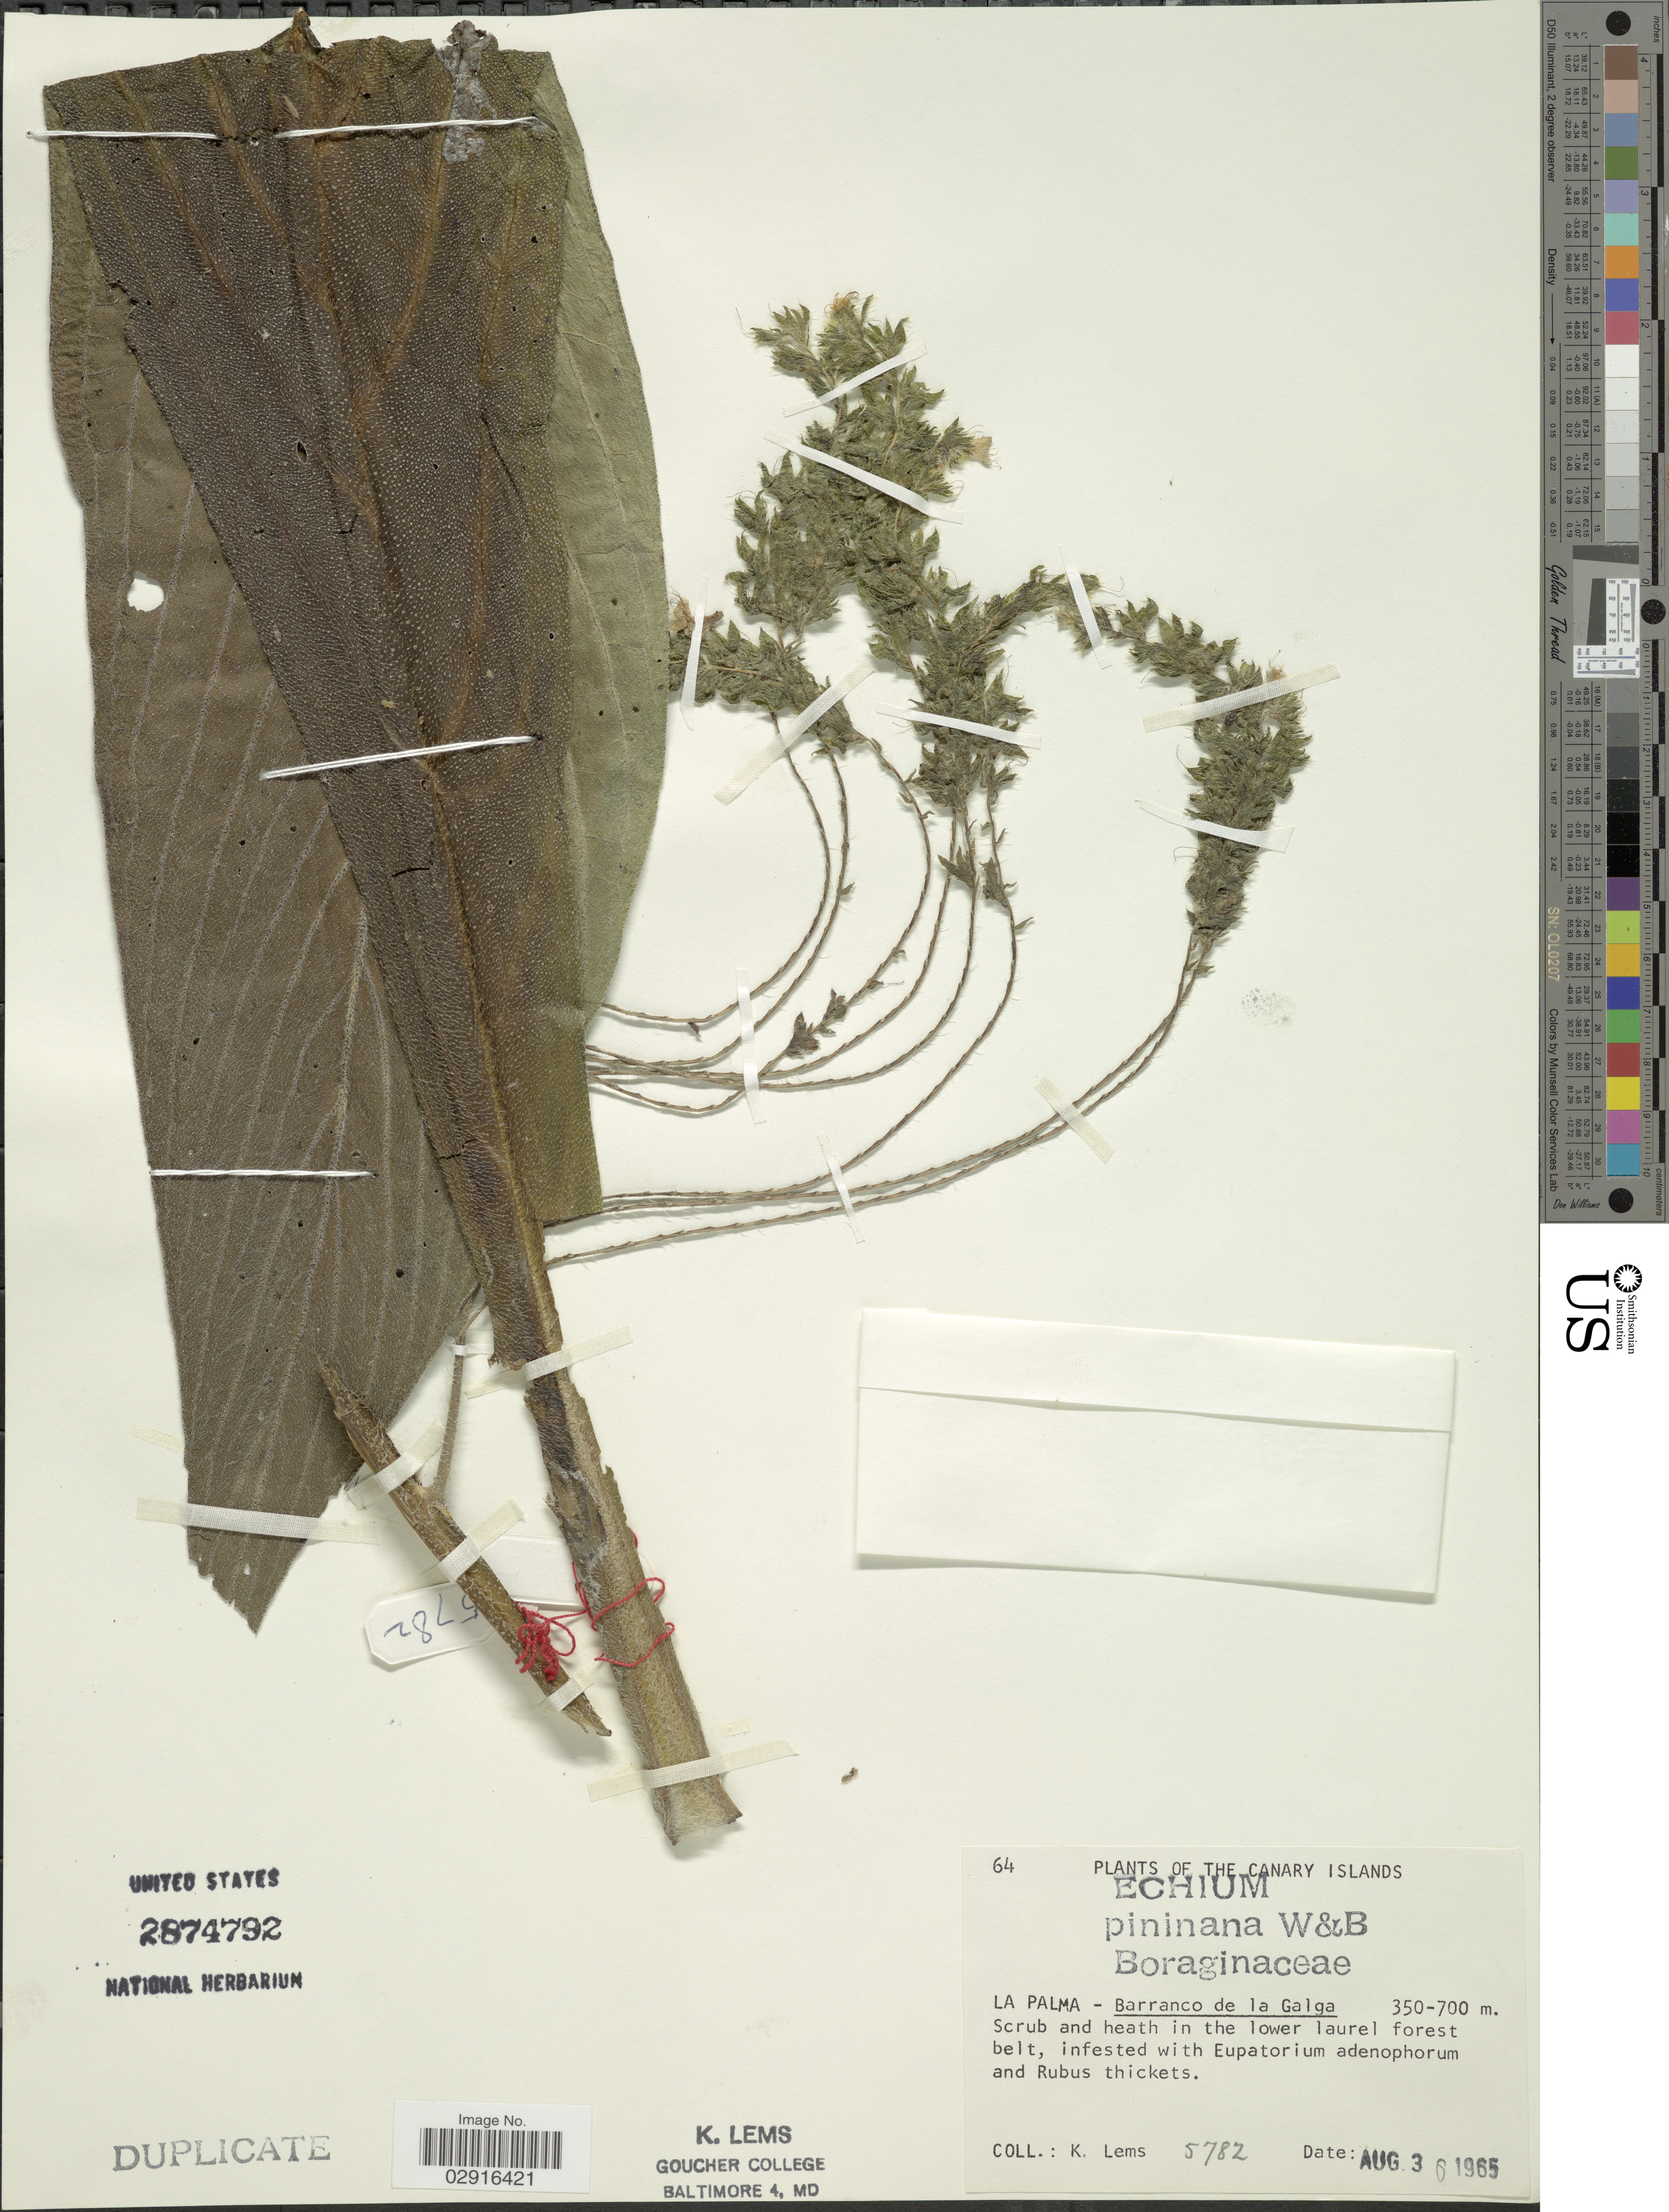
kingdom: Plantae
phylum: Tracheophyta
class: Magnoliopsida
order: Boraginales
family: Boraginaceae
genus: Echium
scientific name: Echium pininana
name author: D.A. Webb & Berthel.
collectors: K. Lems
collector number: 5782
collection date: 1965-08-03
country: Spain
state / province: Canarias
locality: Canary Islands.La Palma - Barranco de la Galga.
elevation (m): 350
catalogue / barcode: US 2874792